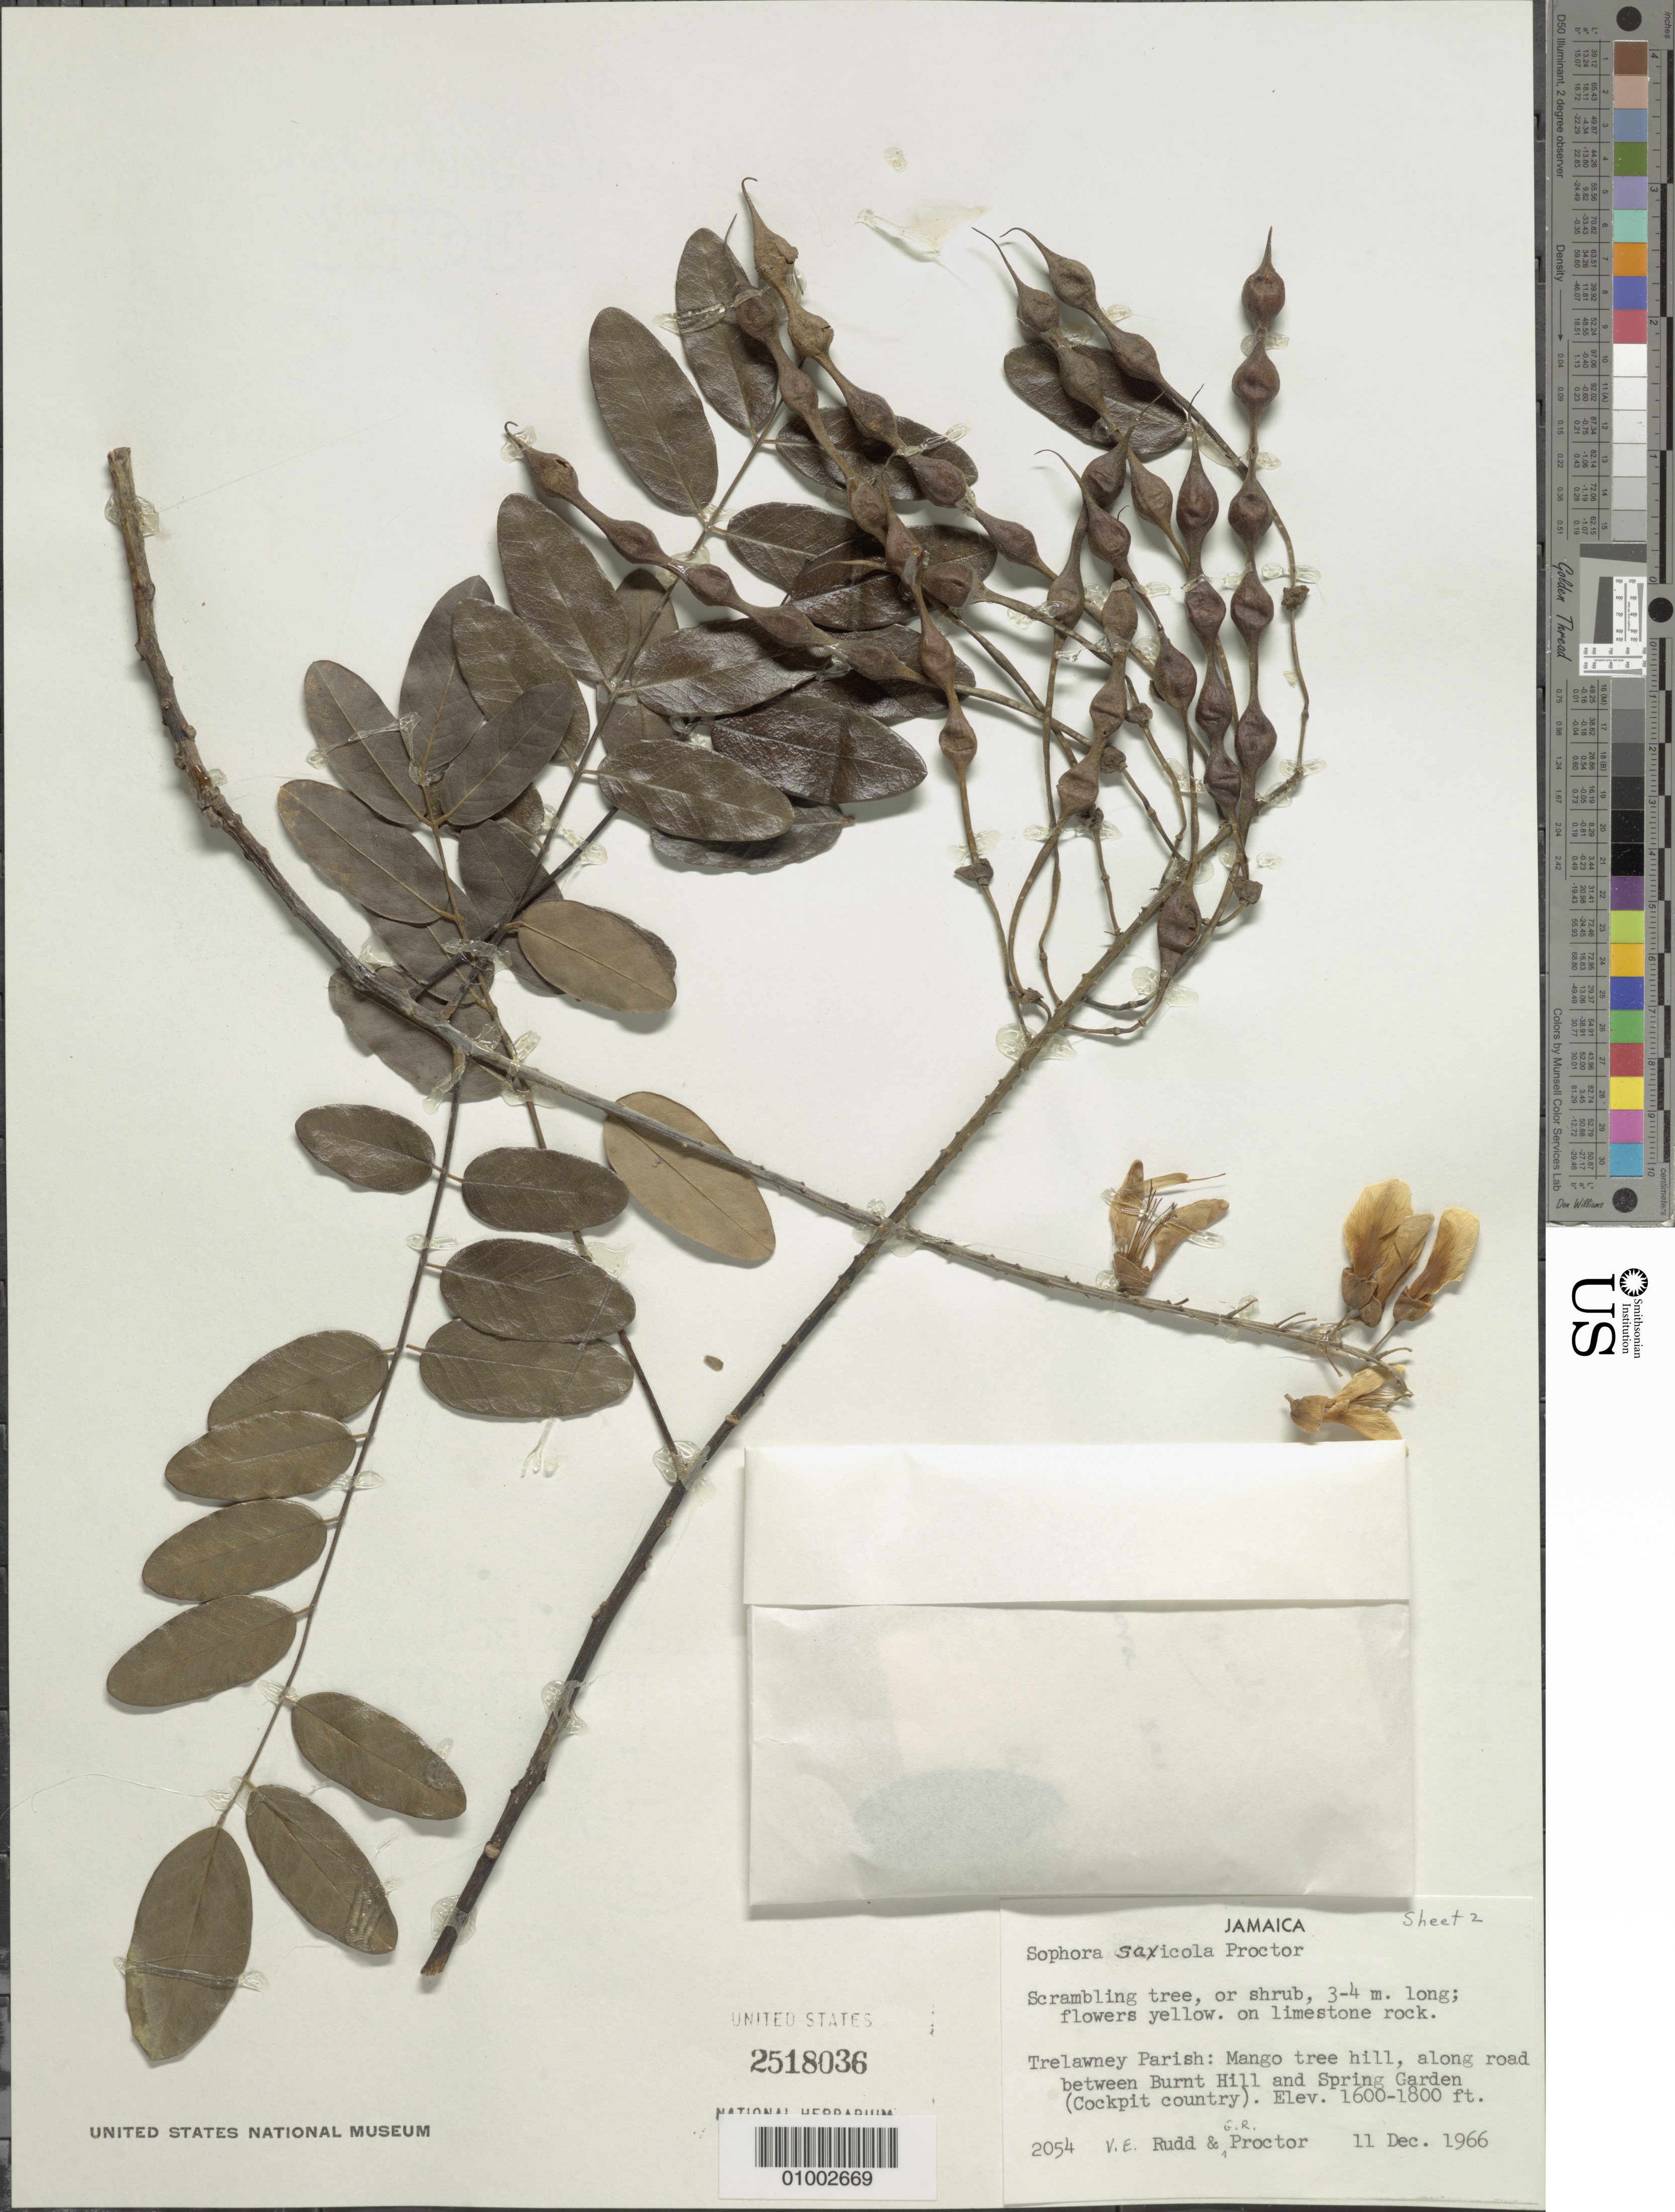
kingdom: Plantae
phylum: Tracheophyta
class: Magnoliopsida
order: Fabales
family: Fabaceae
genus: Sophora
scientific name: Sophora saxicola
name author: Proctor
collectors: V. E. Rudd & G. R. Proctor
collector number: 2054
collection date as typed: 11 Dec 1966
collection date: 1966-12-11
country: Jamaica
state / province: Trelawny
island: Jamaica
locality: Mango tree hill, along road between Burnt Hill and Spring Garden (Cockpit country)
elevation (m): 488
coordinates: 0 N, 0 E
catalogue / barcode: US 2518036